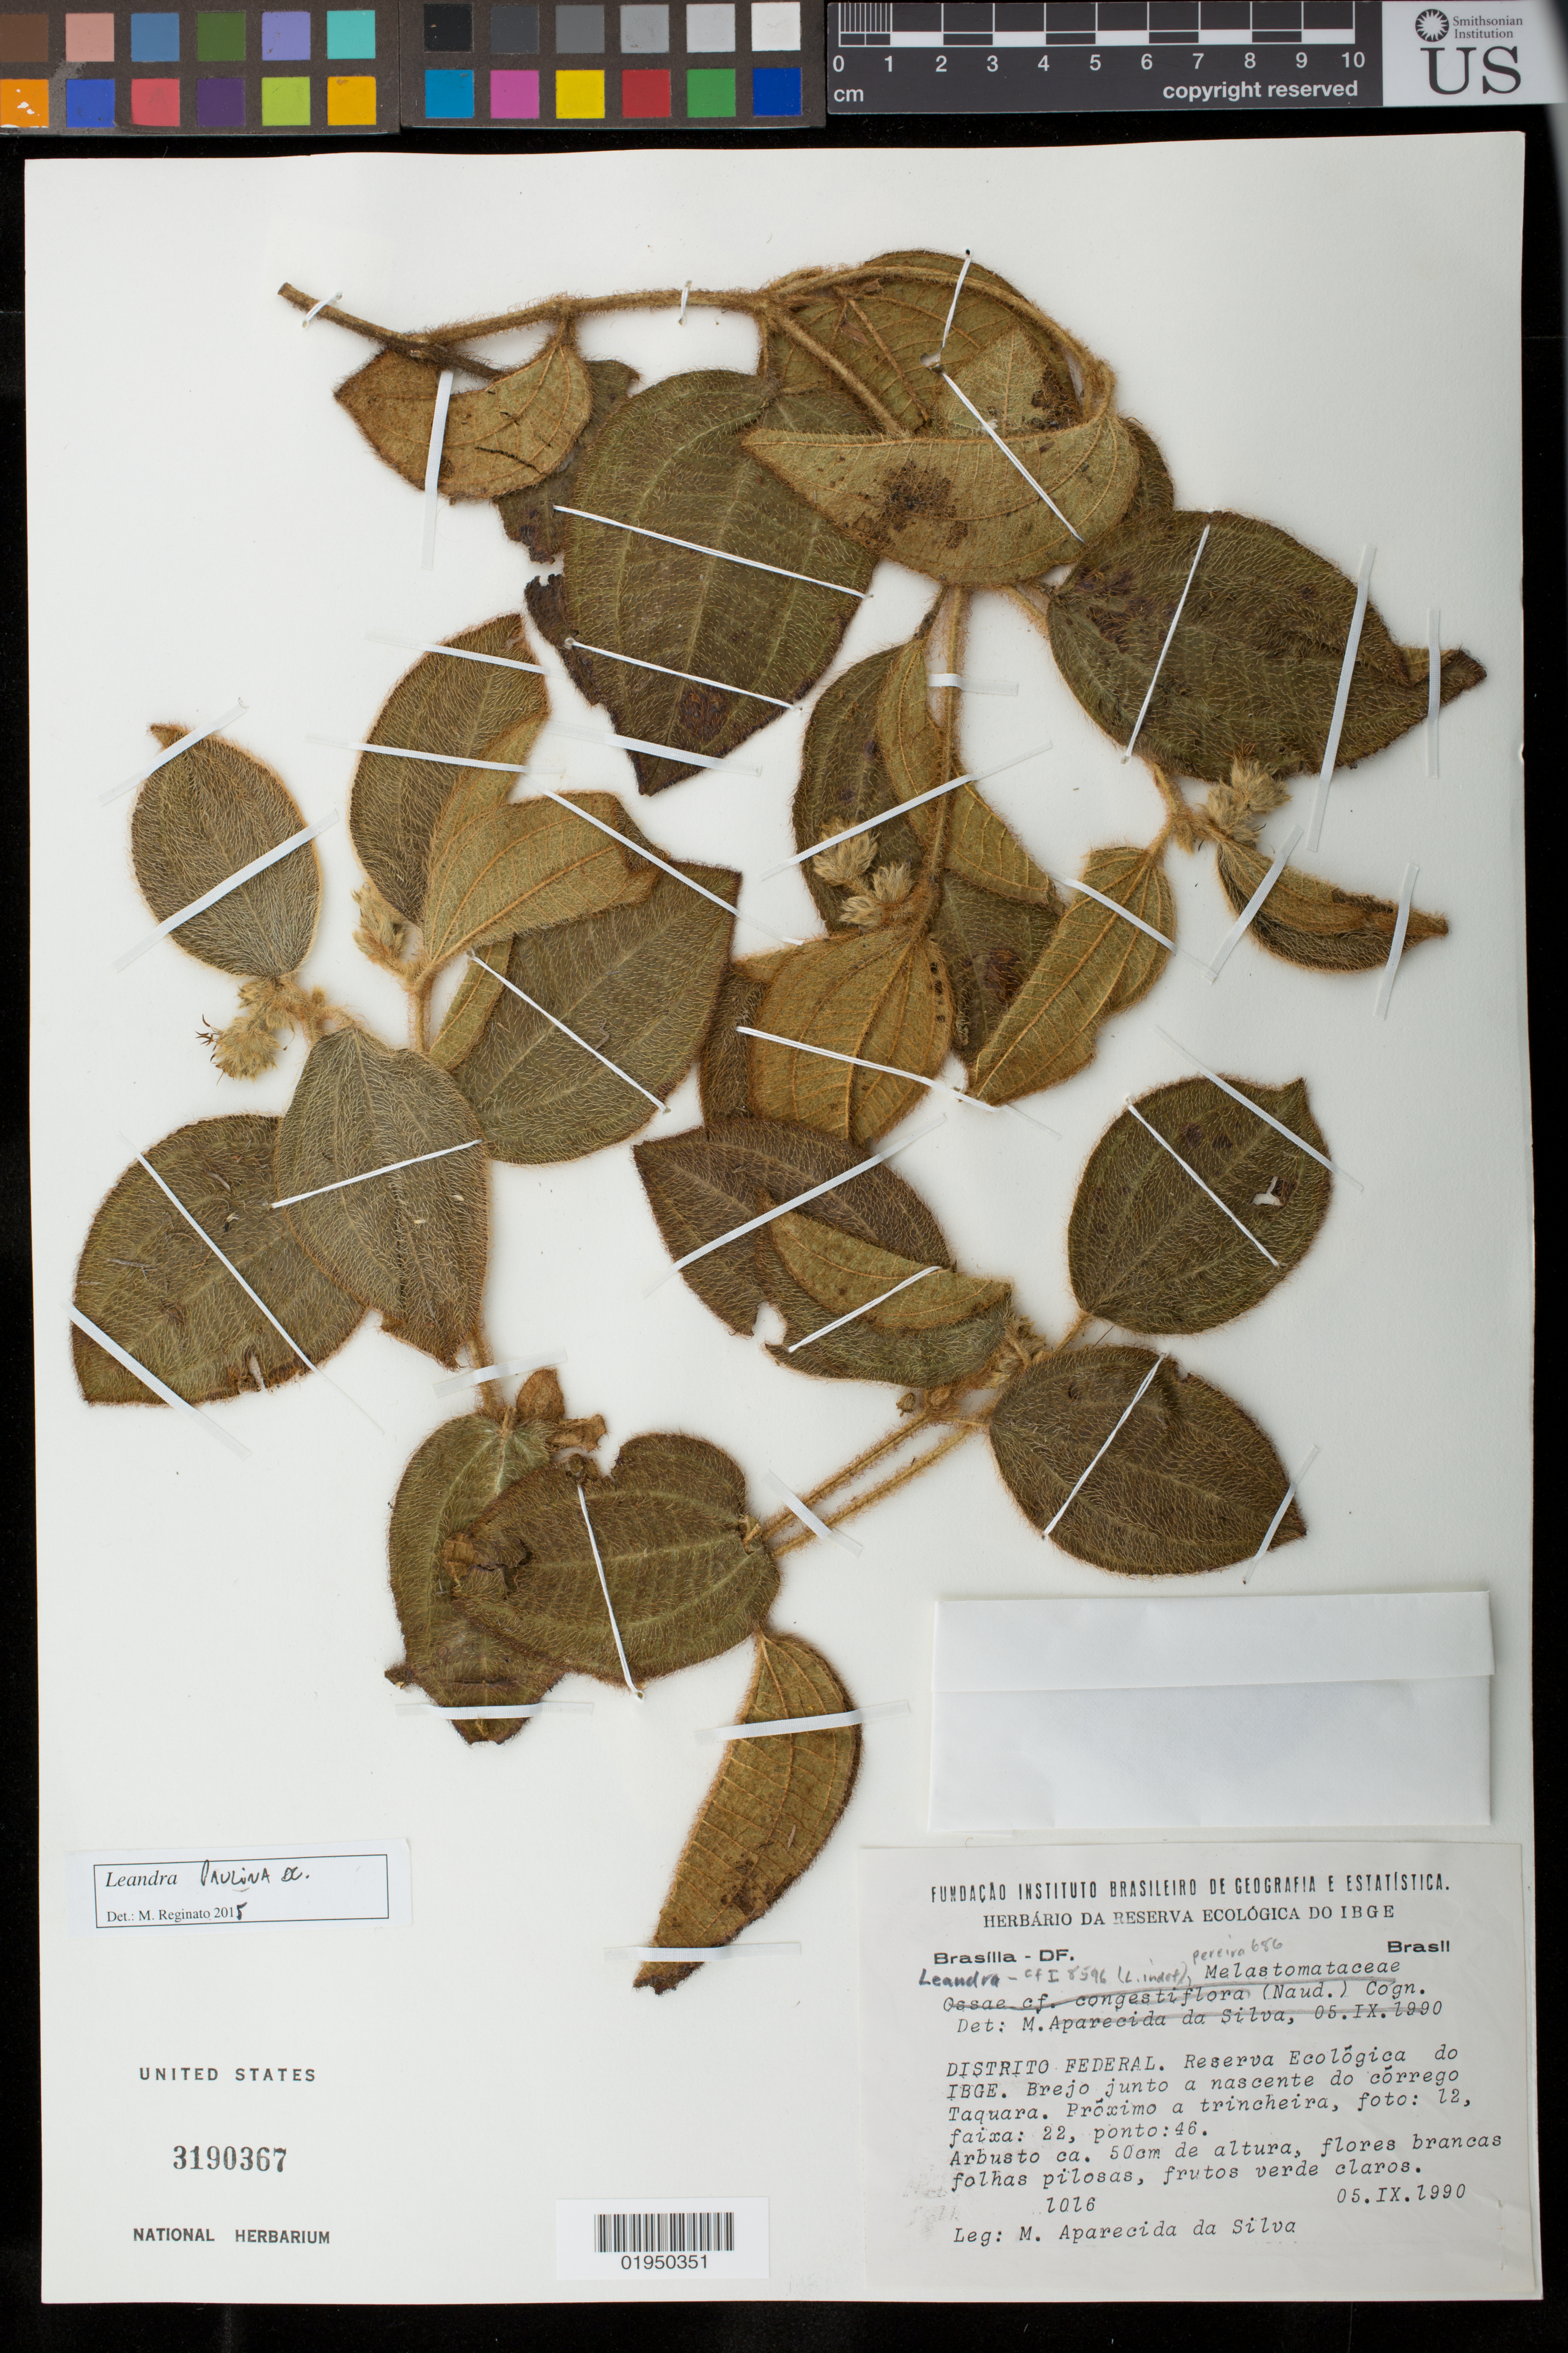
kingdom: Plantae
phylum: Tracheophyta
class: Magnoliopsida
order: Myrtales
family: Melastomataceae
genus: Leandra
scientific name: Leandra paulina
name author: DC.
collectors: M. A. Silva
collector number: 1016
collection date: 1990-09-05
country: Brazil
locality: Distrito federal. Reseva Ecologica do IBGE. Brejo junto a nasxente do corrego Taquara. PRoxima a trincheira, foto12, faixa: 22, ponto:46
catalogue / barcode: US 3190367